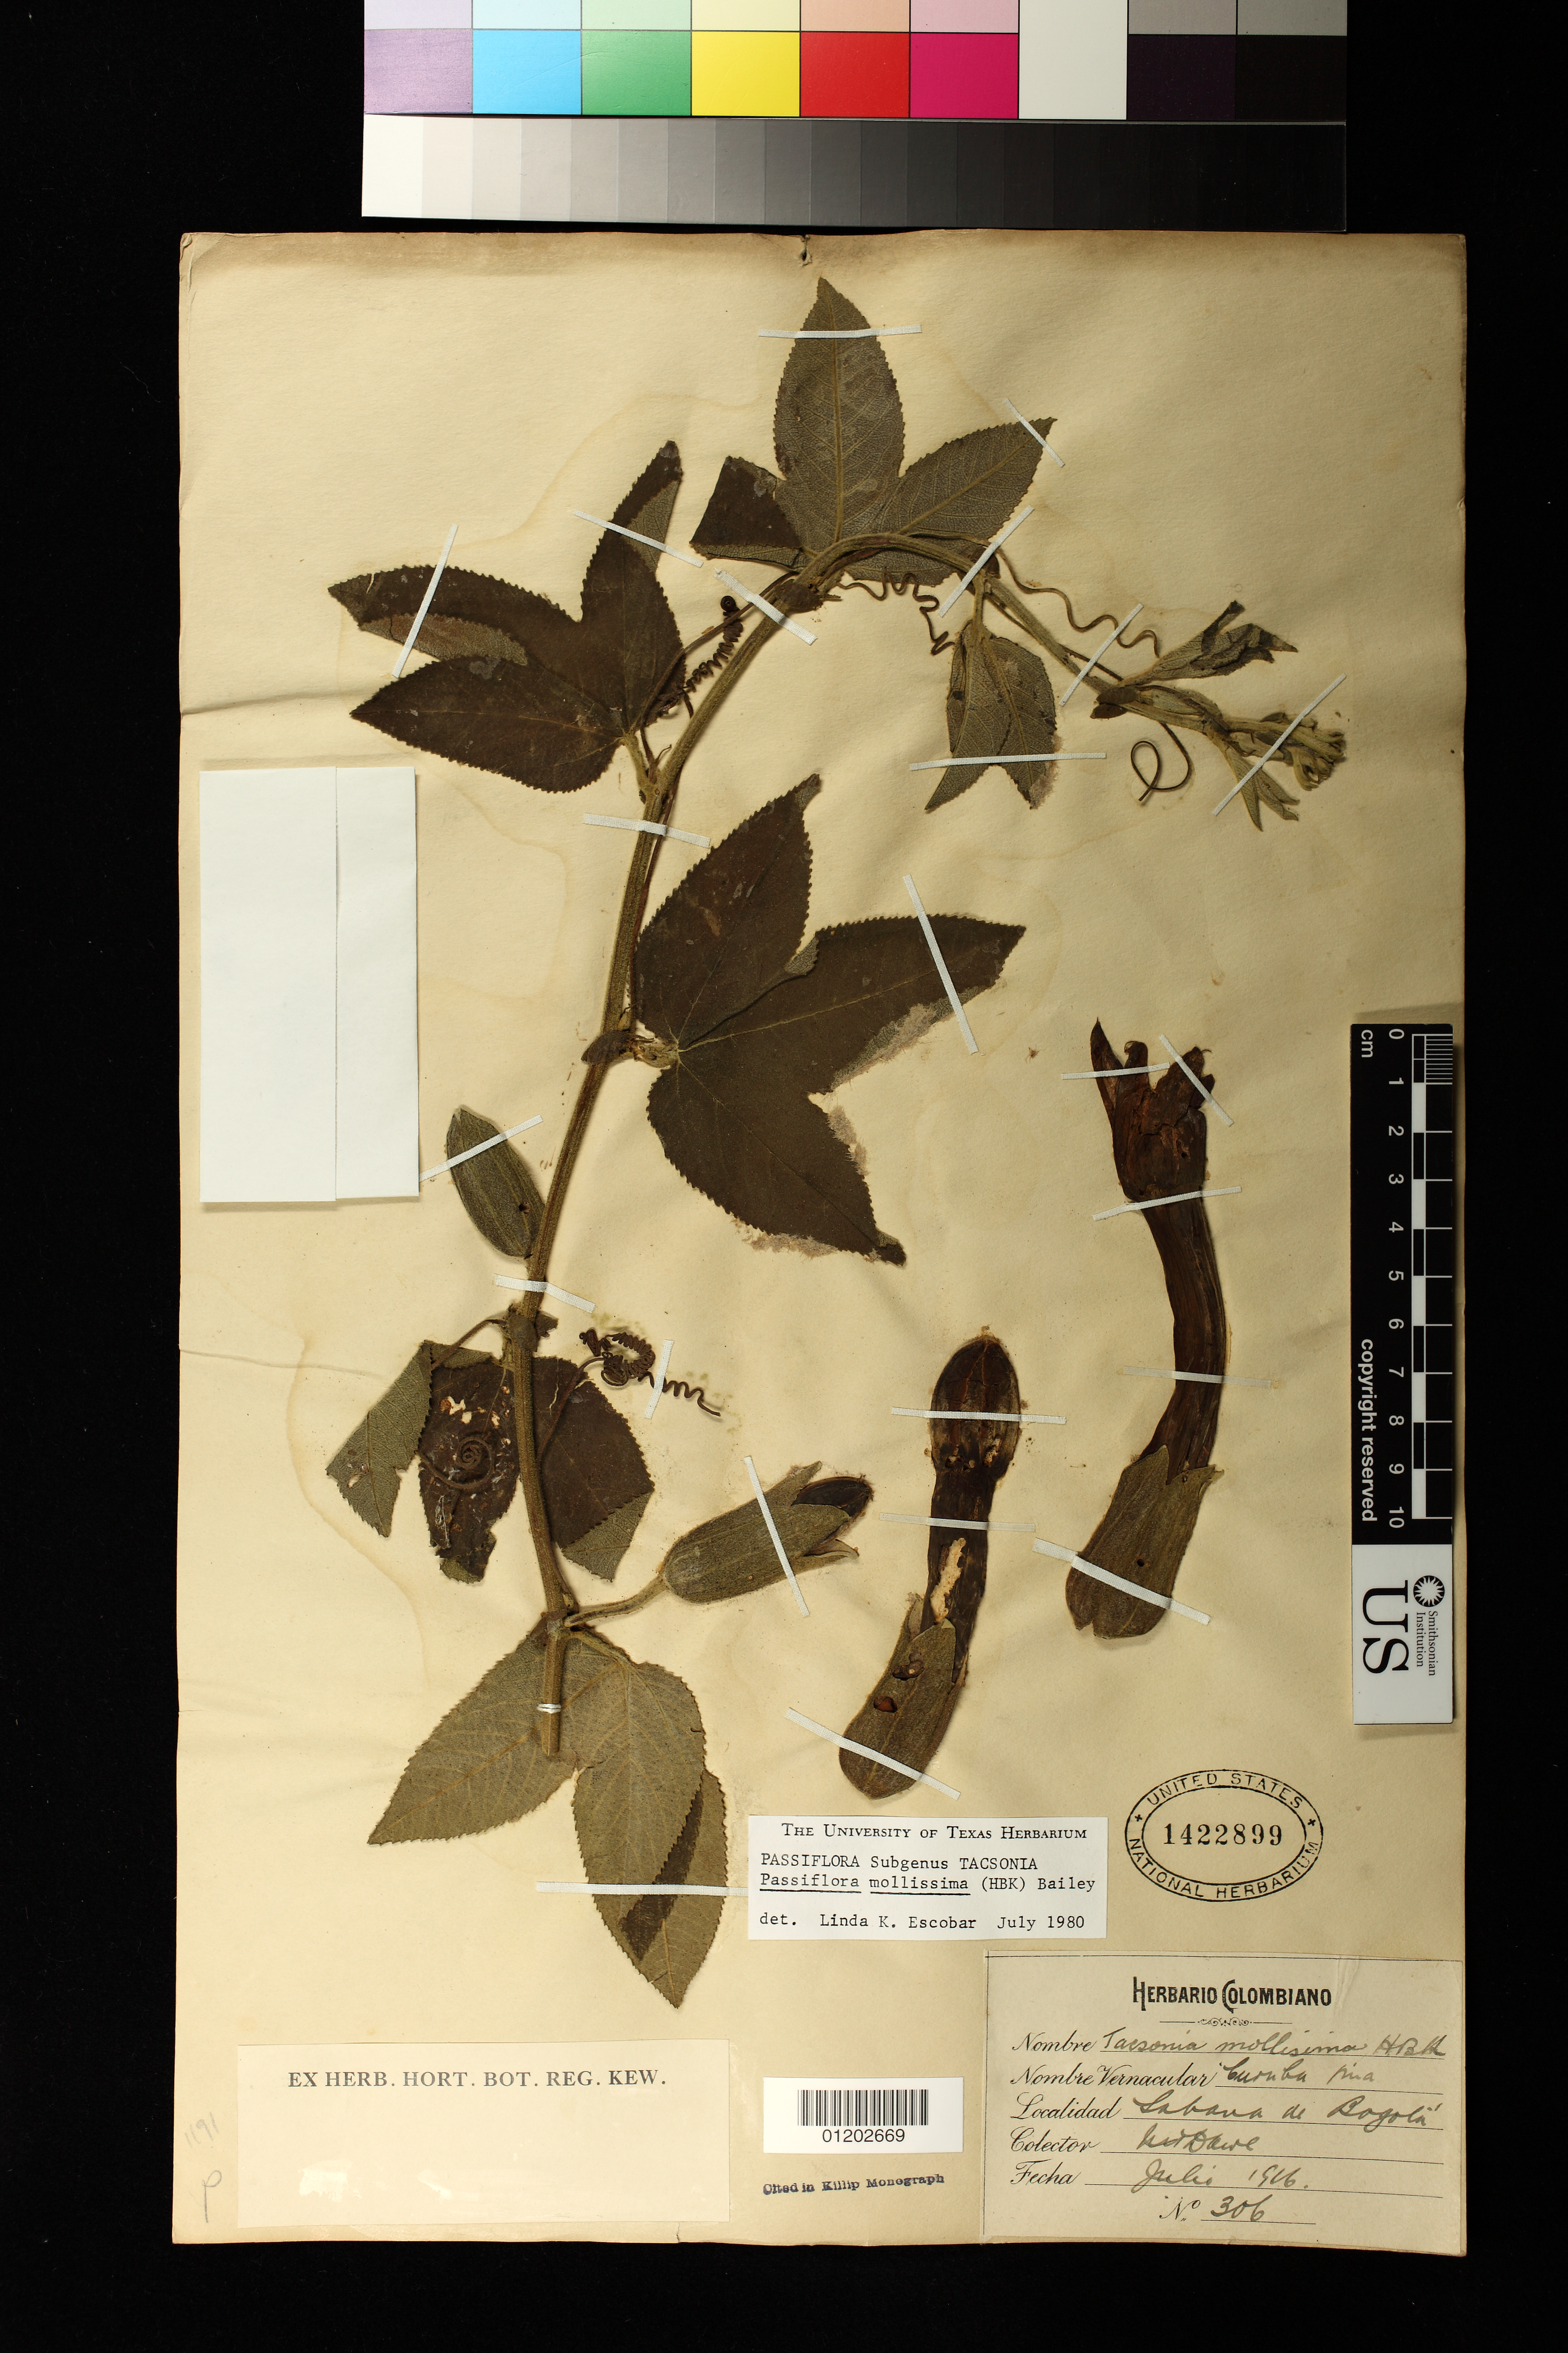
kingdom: Plantae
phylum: Tracheophyta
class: Magnoliopsida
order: Malpighiales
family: Passifloraceae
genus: Passiflora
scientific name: Passiflora mollissima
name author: (Kunth) L.H. Bailey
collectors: M. T. Dawe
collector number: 306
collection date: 1916-07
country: Colombia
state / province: Bogota D.C.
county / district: Capital District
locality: Sabana de Bogota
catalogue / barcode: US 1422899